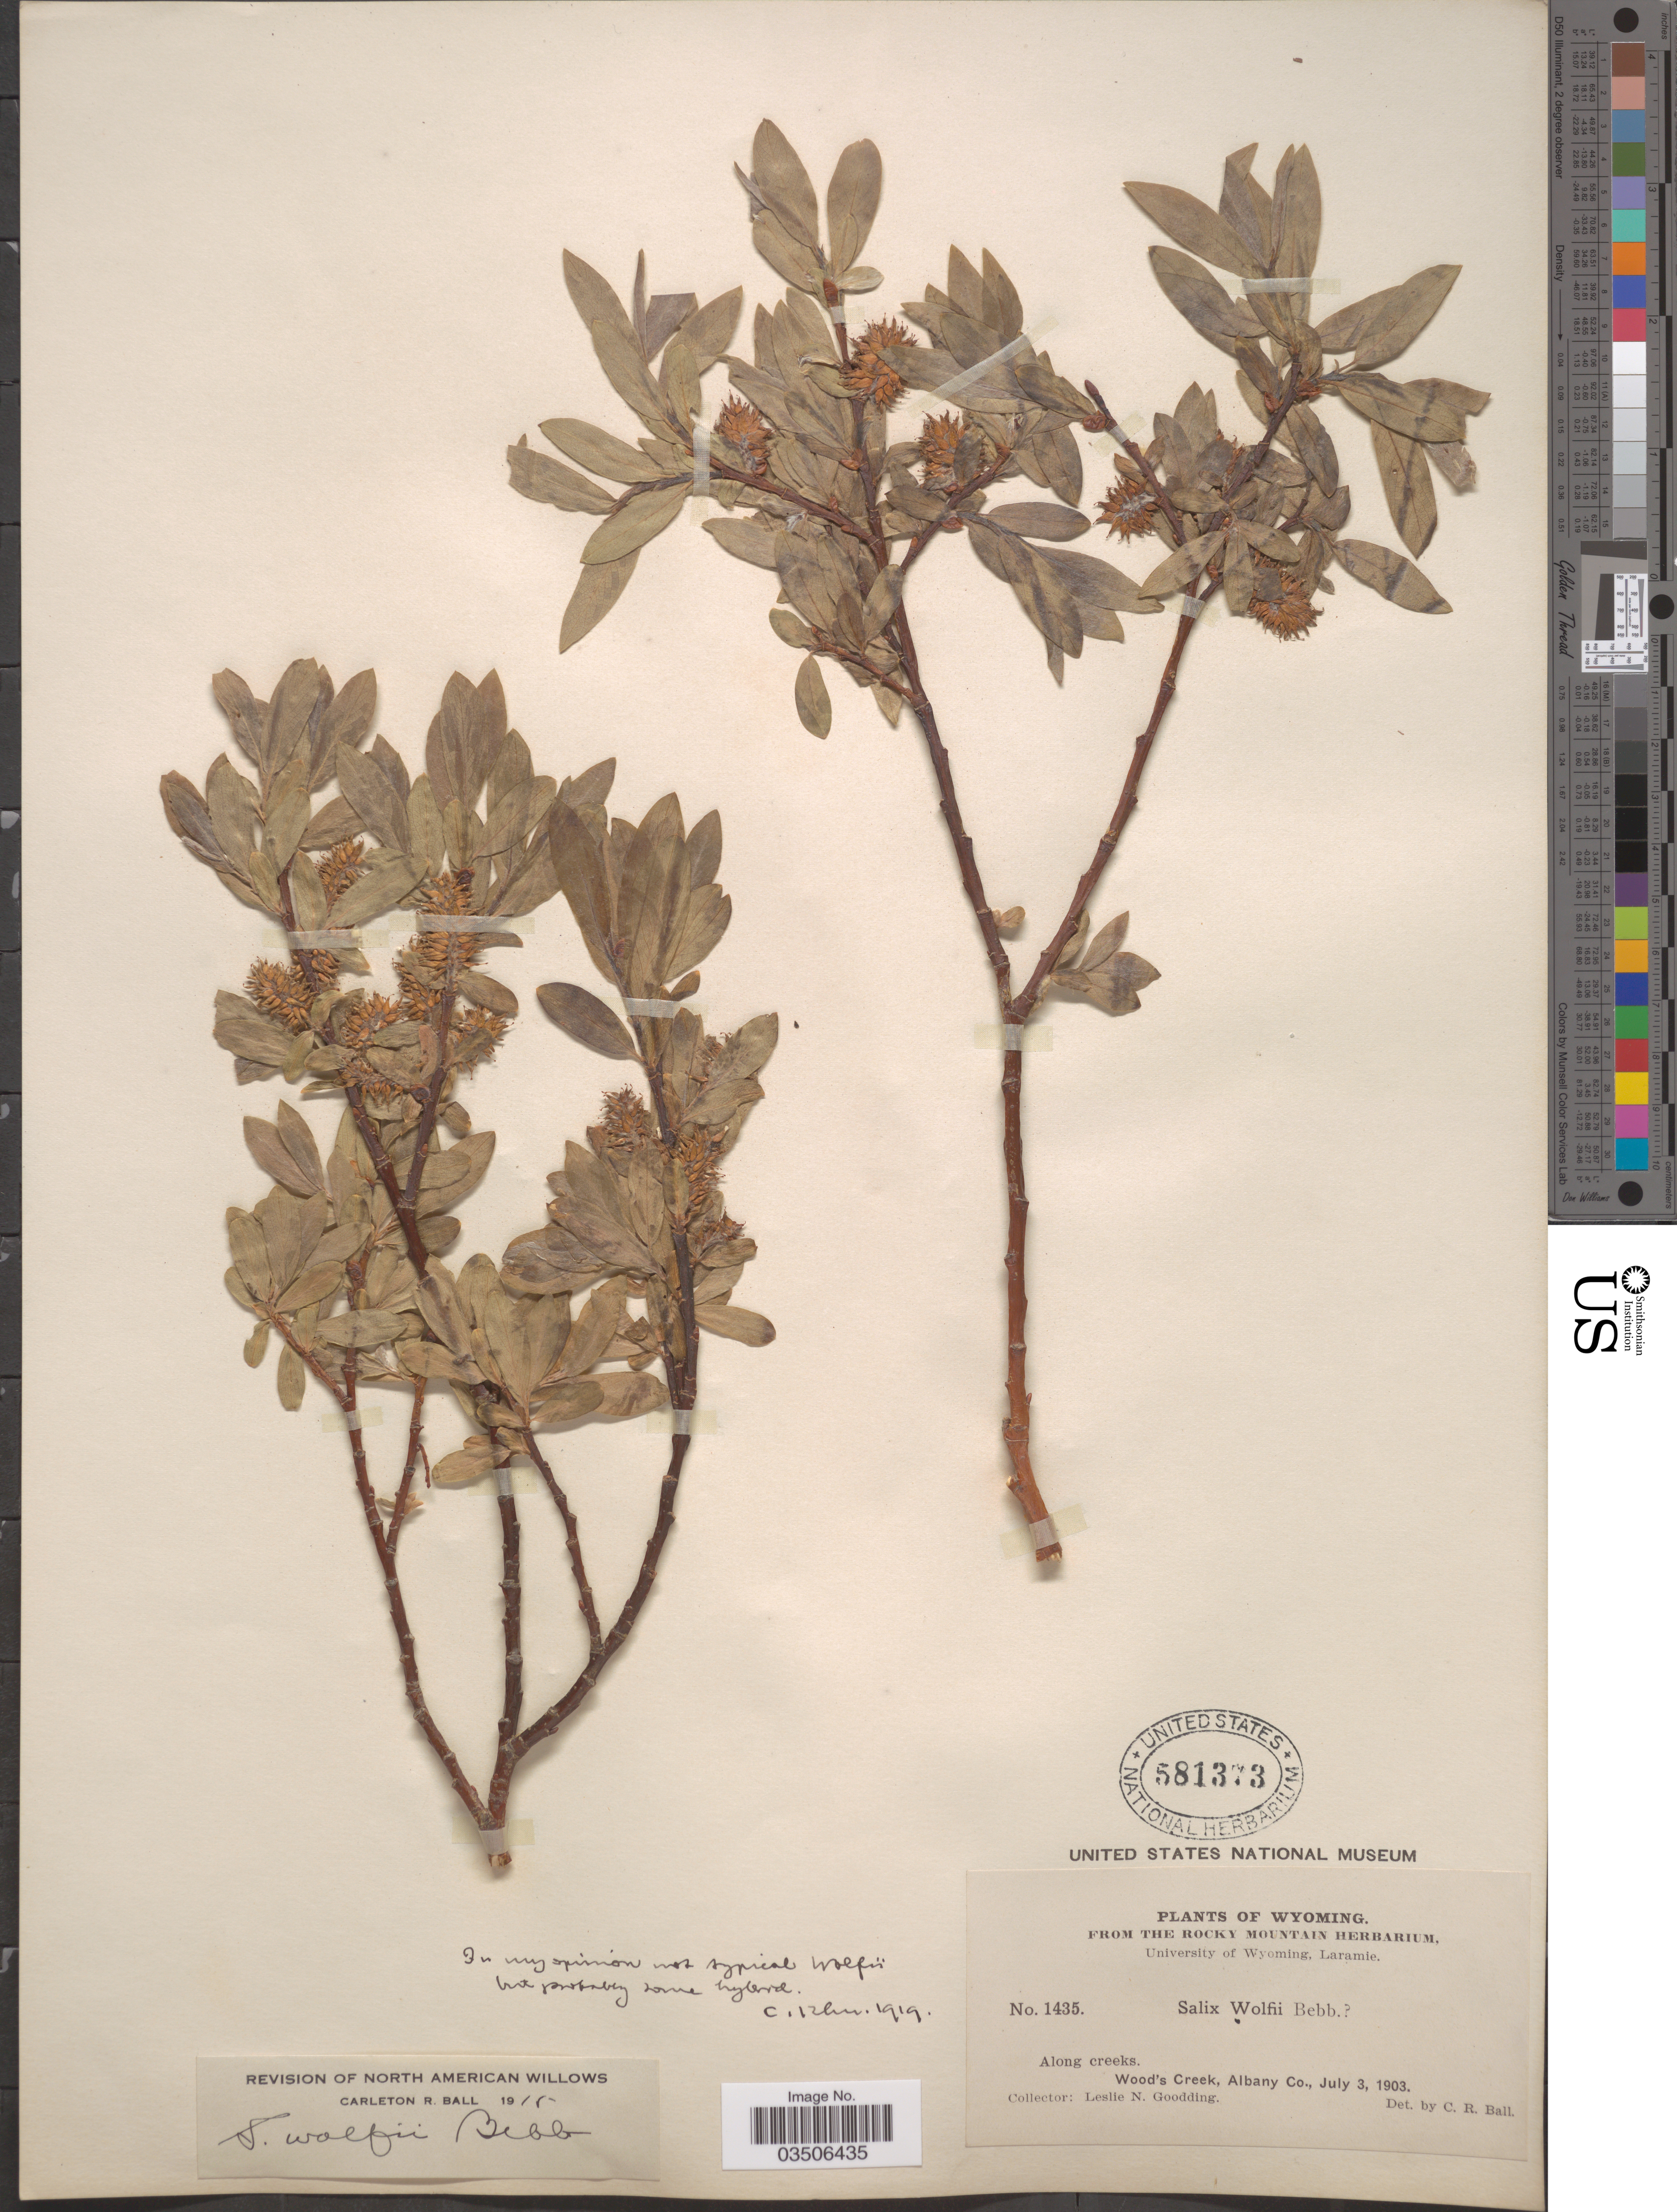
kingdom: Plantae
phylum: Tracheophyta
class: Magnoliopsida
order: Malpighiales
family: Salicaceae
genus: Salix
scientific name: Salix wolfii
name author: Bebb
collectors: L. N. Goodding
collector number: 1435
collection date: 1903-07-03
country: United States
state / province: Wyoming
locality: Along creeks. Wood's Creek, Albany Co.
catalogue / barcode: US 581373